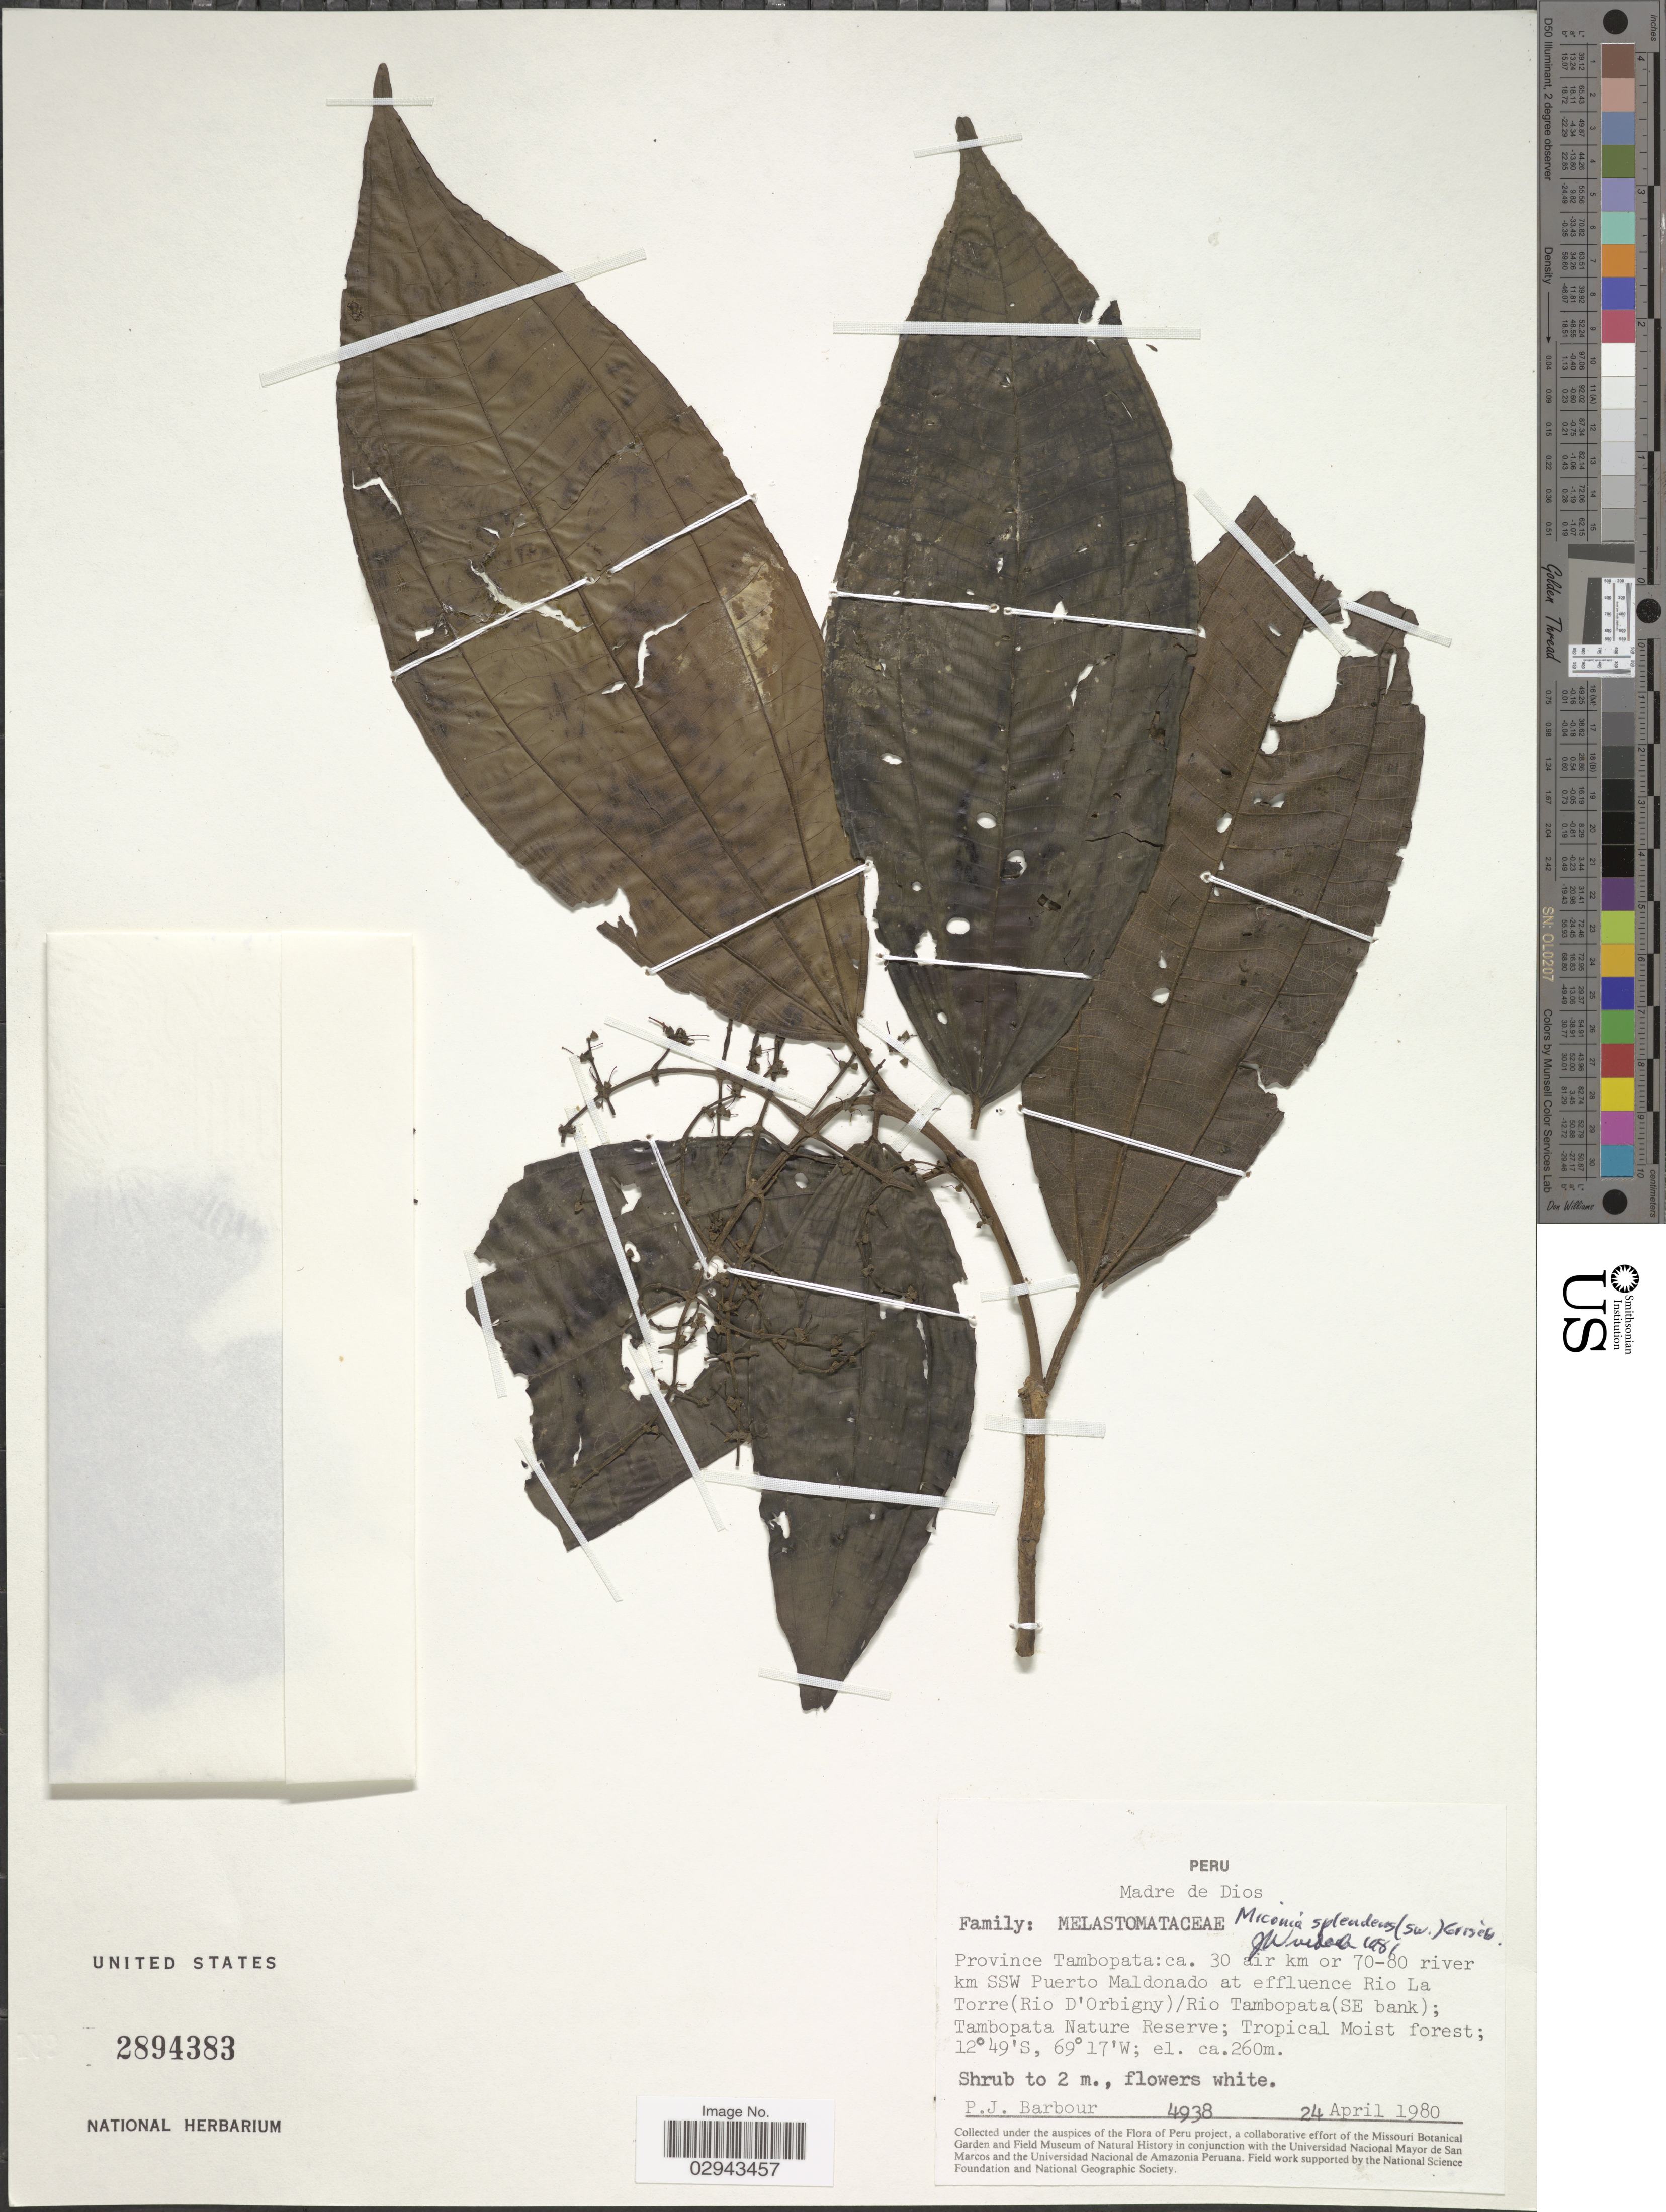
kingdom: Plantae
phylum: Tracheophyta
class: Magnoliopsida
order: Myrtales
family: Melastomataceae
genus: Miconia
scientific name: Miconia splendens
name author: (Sw.) Griseb.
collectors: P. Barbour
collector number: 4938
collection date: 1980-04-24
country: Peru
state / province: Madre de Dios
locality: Province Tambopata: ca. 30 air km or 70-80 river km SSW Puerto Maldonado at effluence Rio La Torre (Rio D'Orbigny) /Rio Tambopata (SE bank); Tambopata Nature Reserve.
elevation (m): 260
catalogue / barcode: US 2894383